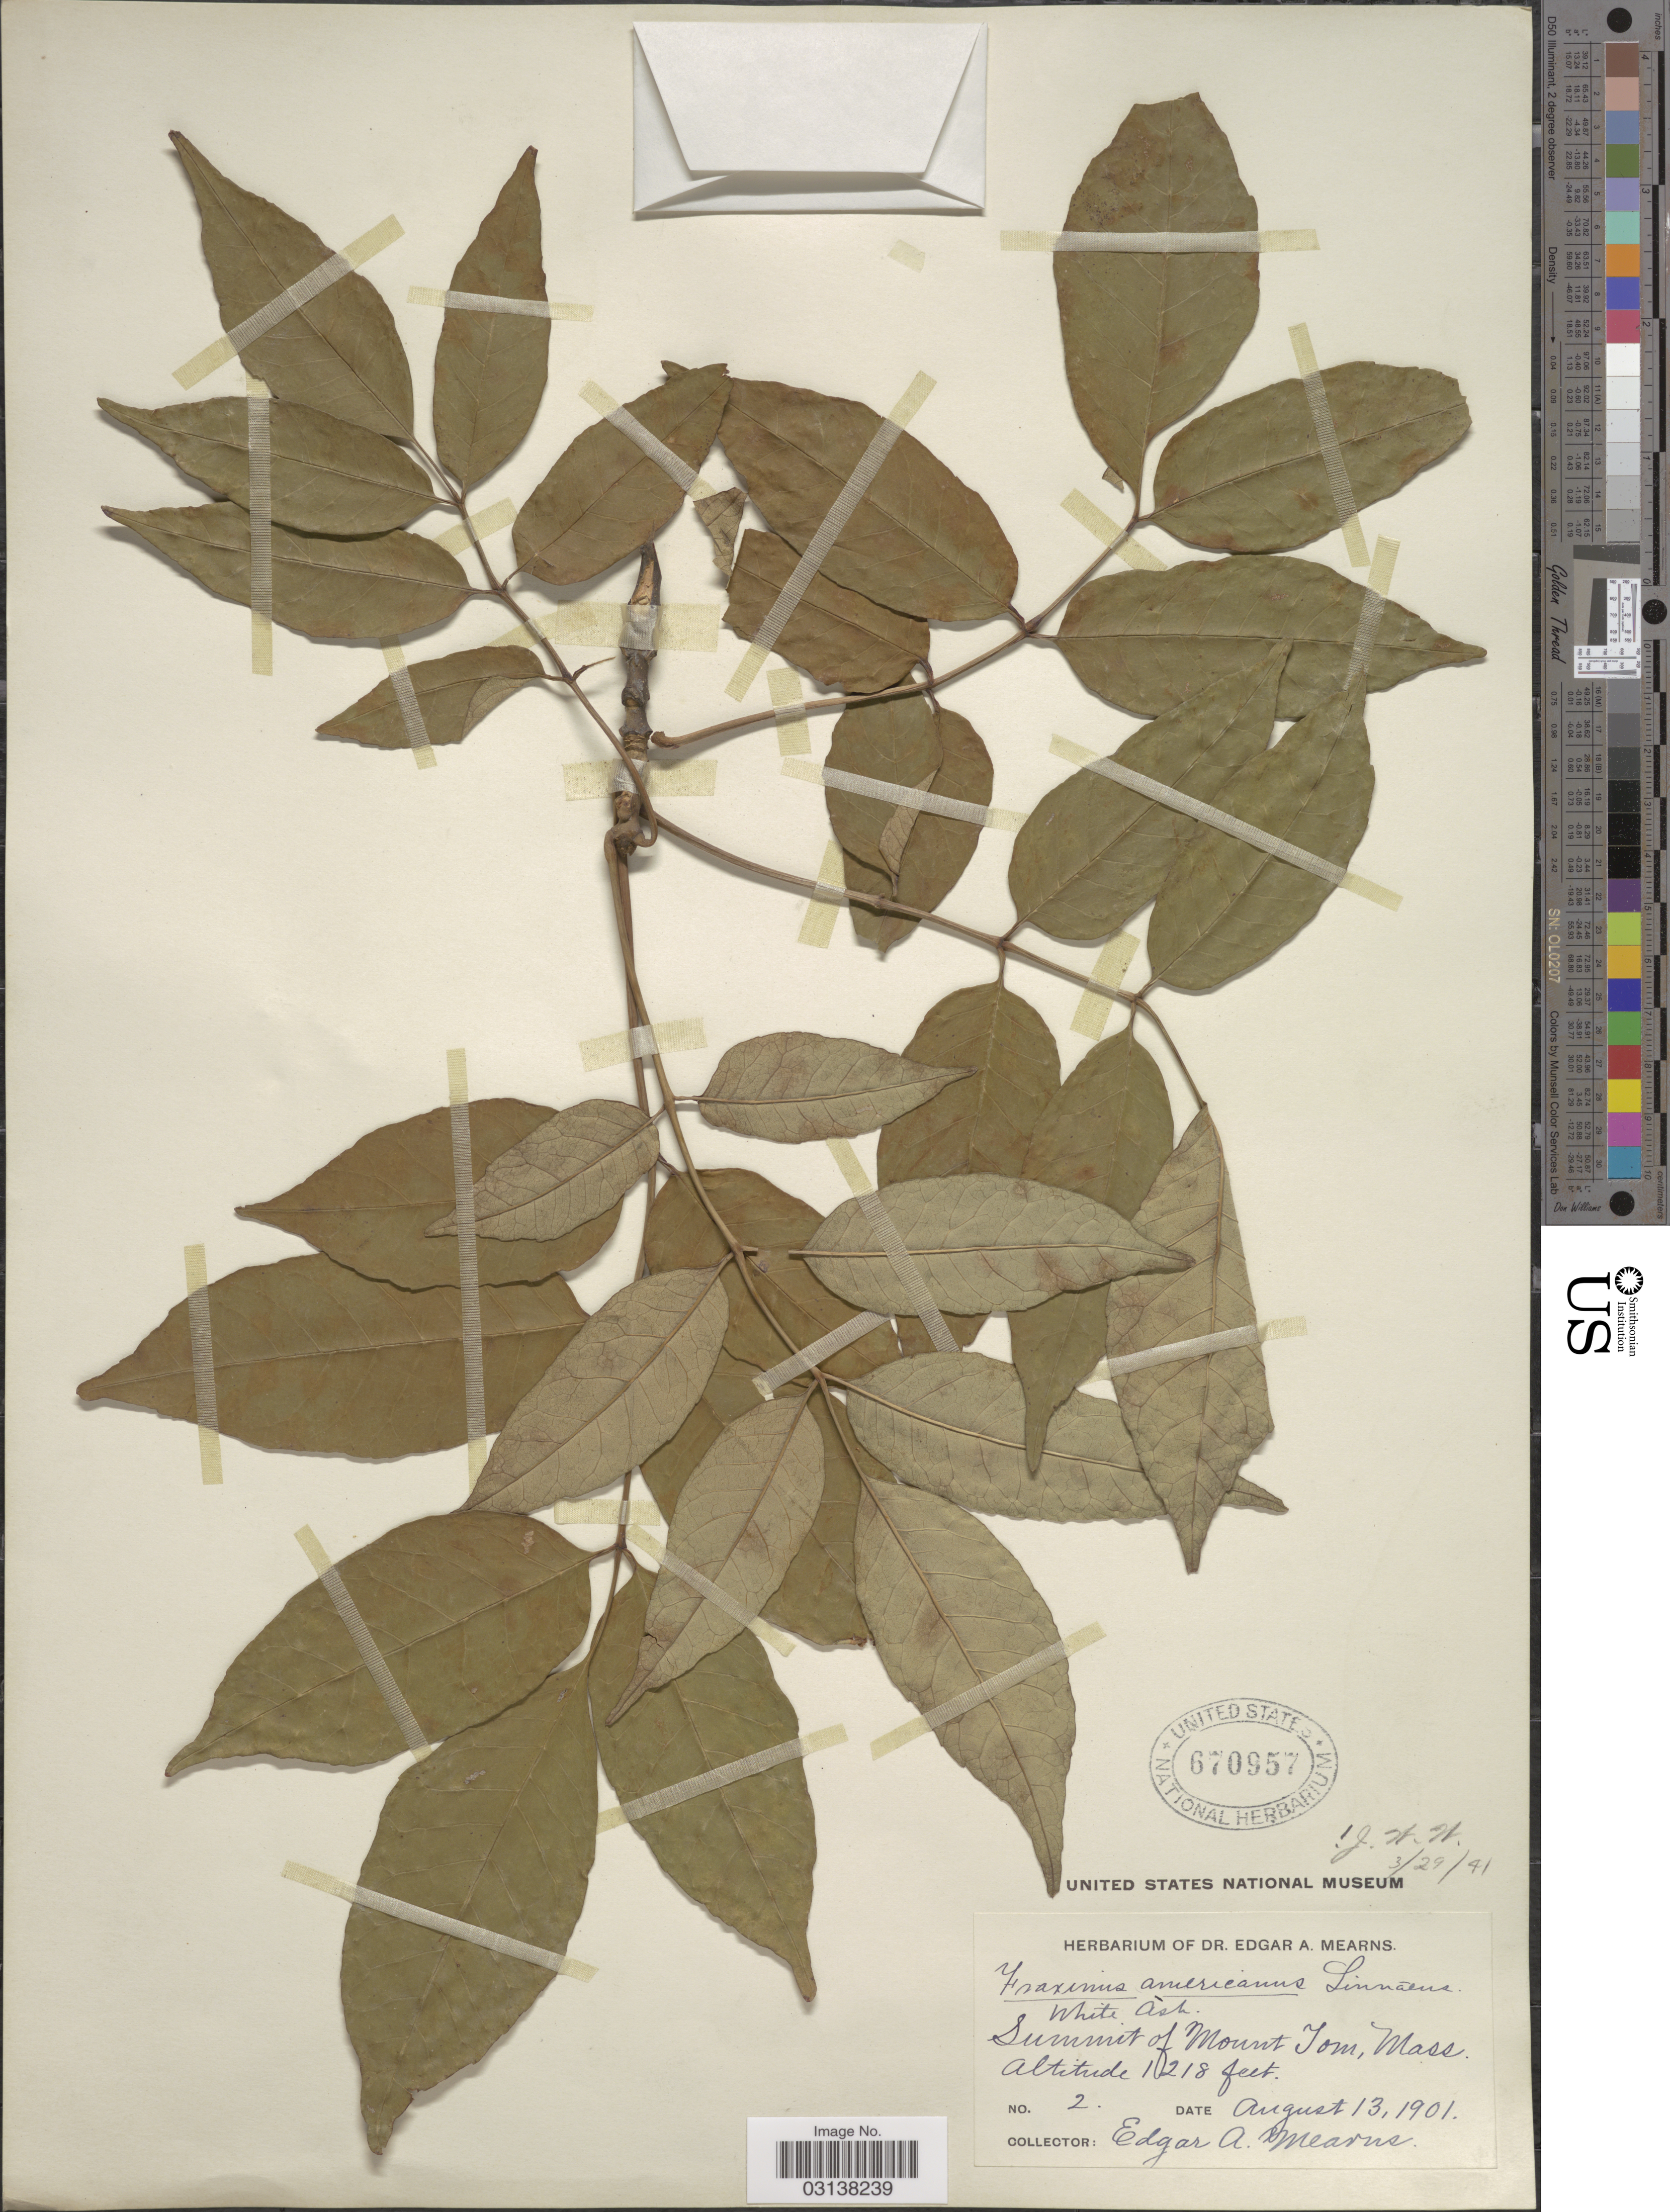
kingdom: Plantae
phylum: Tracheophyta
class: Magnoliopsida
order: Lamiales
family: Oleaceae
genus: Fraxinus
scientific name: Fraxinus americana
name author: L.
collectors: E. A. Mearns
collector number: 2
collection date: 1901-08-13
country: United States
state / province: Massachusetts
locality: White Ash. Summit of Mount Tom.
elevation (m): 371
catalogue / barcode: US 670957